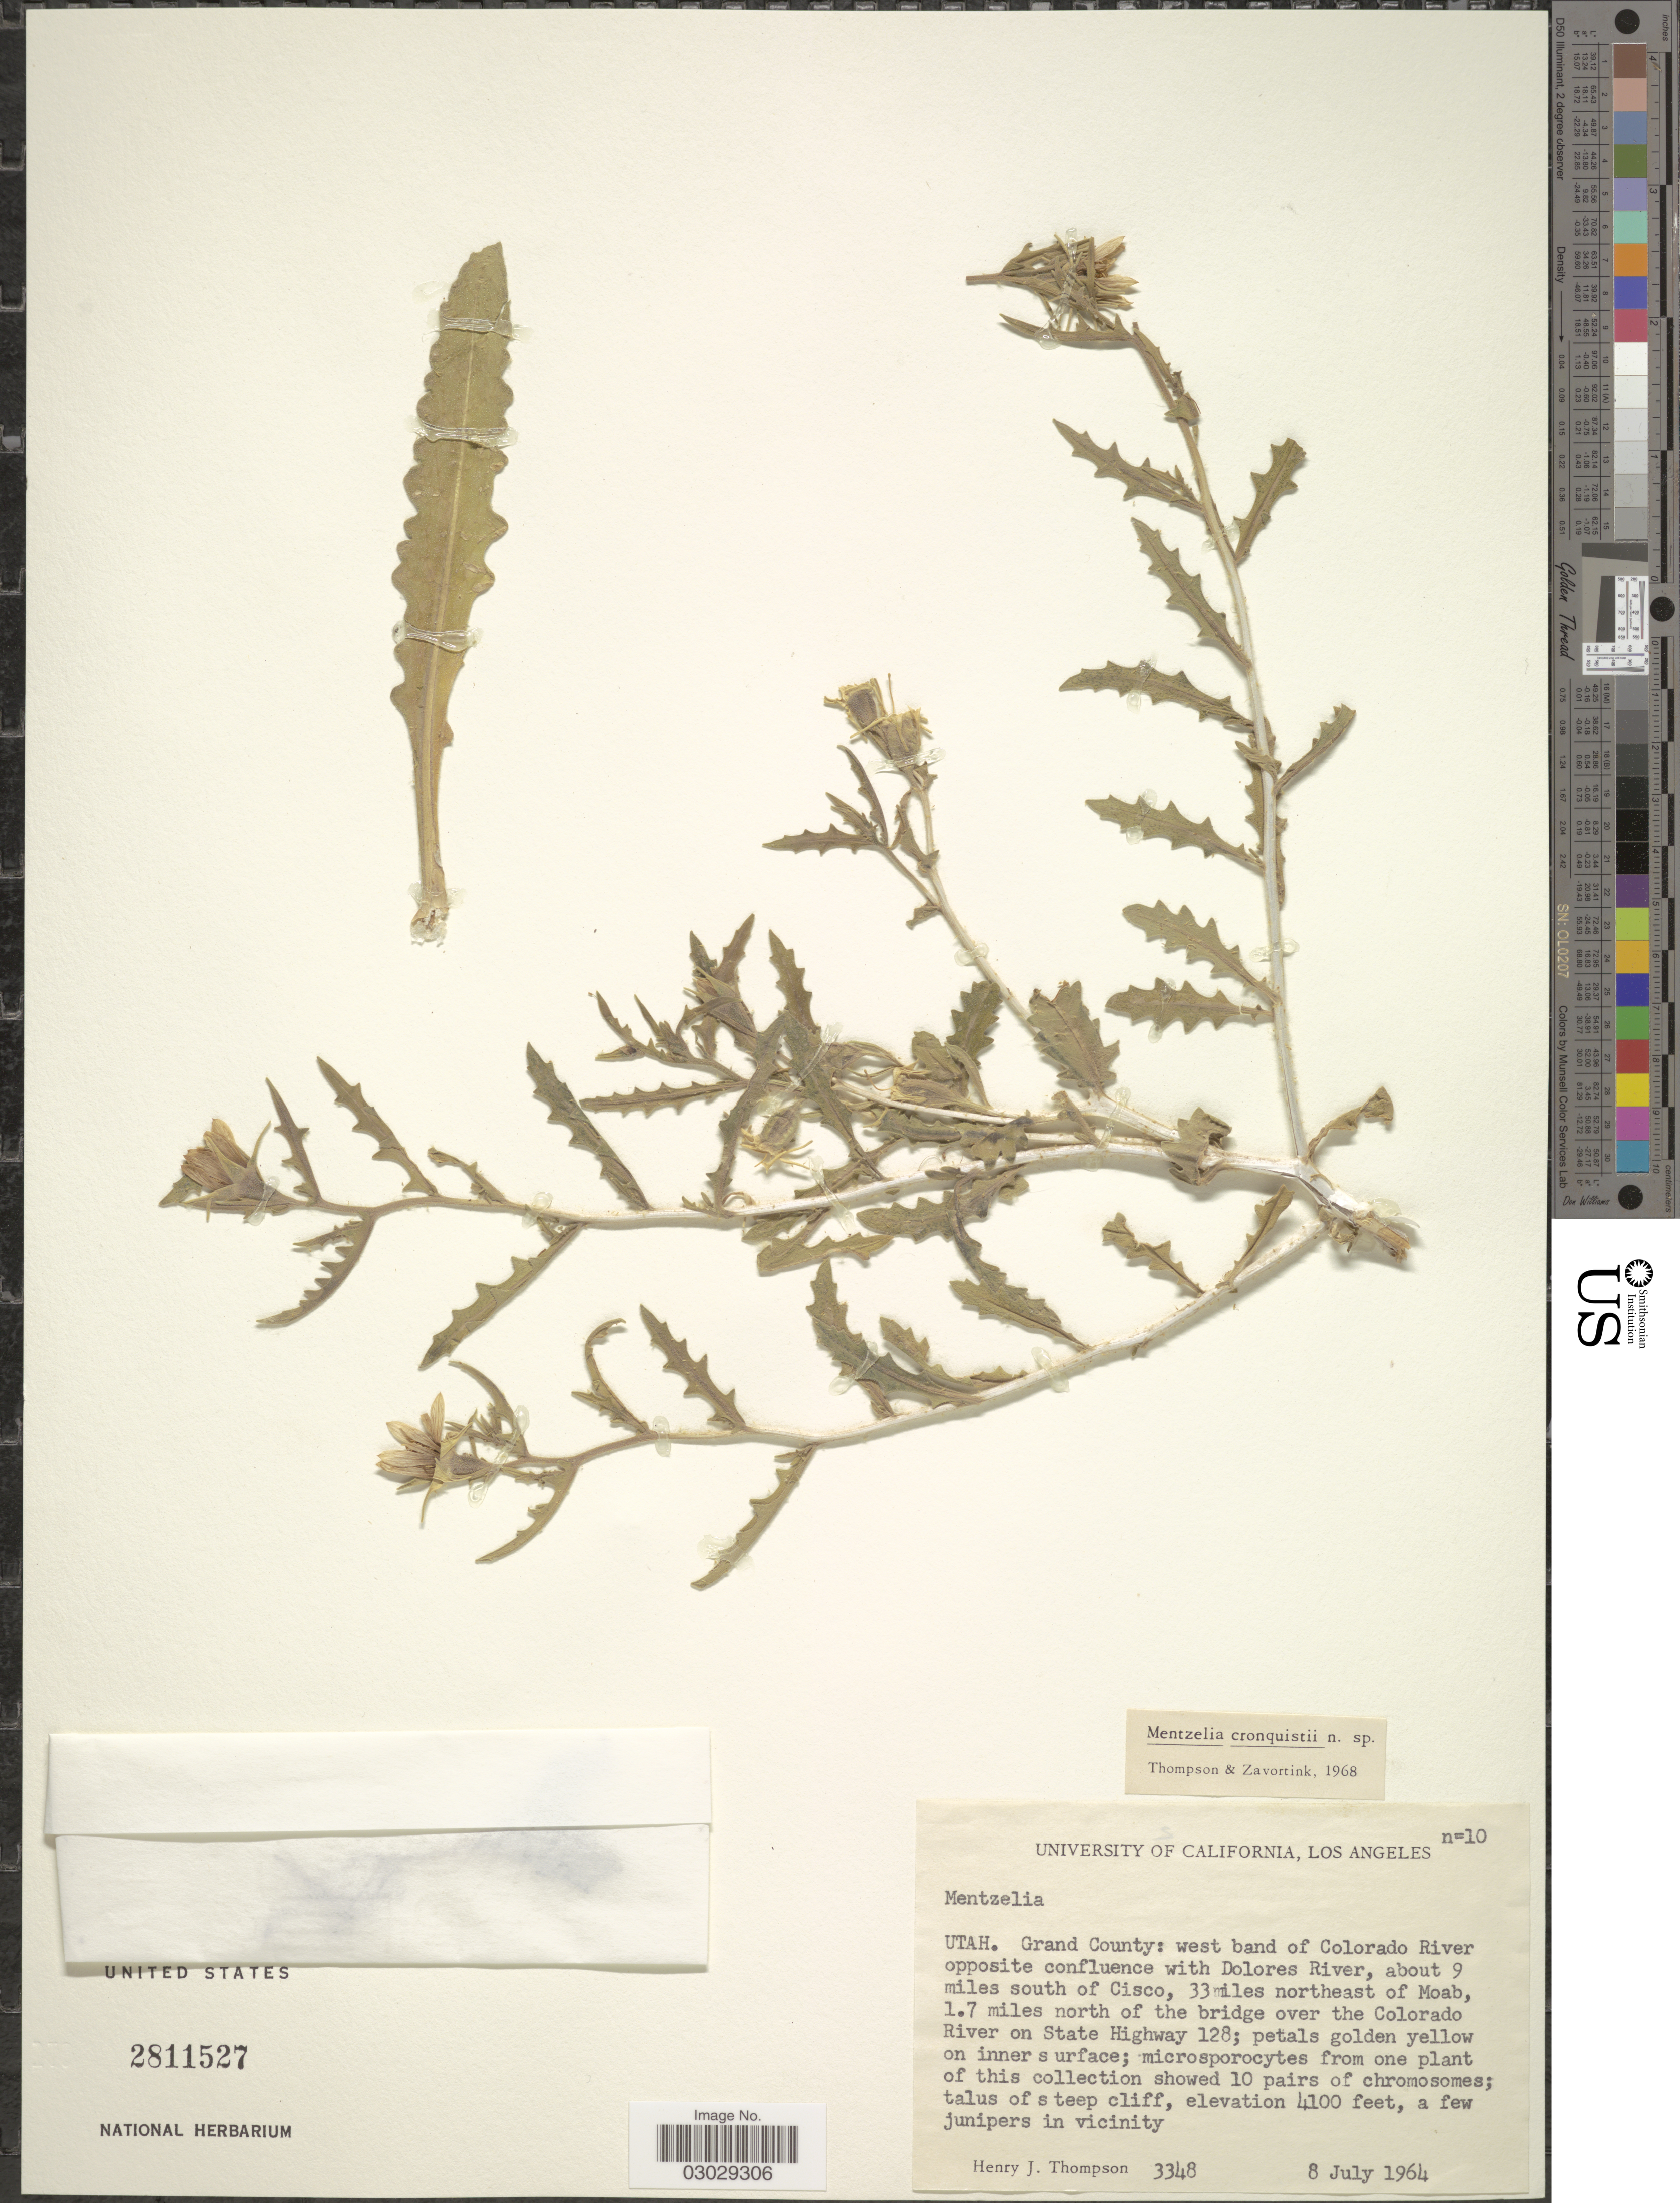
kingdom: Plantae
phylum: Tracheophyta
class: Magnoliopsida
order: Cornales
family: Loasaceae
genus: Mentzelia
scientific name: Mentzelia cronquistii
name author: H.J. Thomps. & Prigge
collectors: H. J. Thompson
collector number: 3348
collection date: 1964-07-08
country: United States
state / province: Utah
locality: Grand County: west band of Colorado River opposite confluence with Dolores River, about 9 miles south of Cisco, 33 miles northeast of Moab, 1.7 miles north of the bridge over the Colorado River on State Highway 128.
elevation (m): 1250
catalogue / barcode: US 2811527